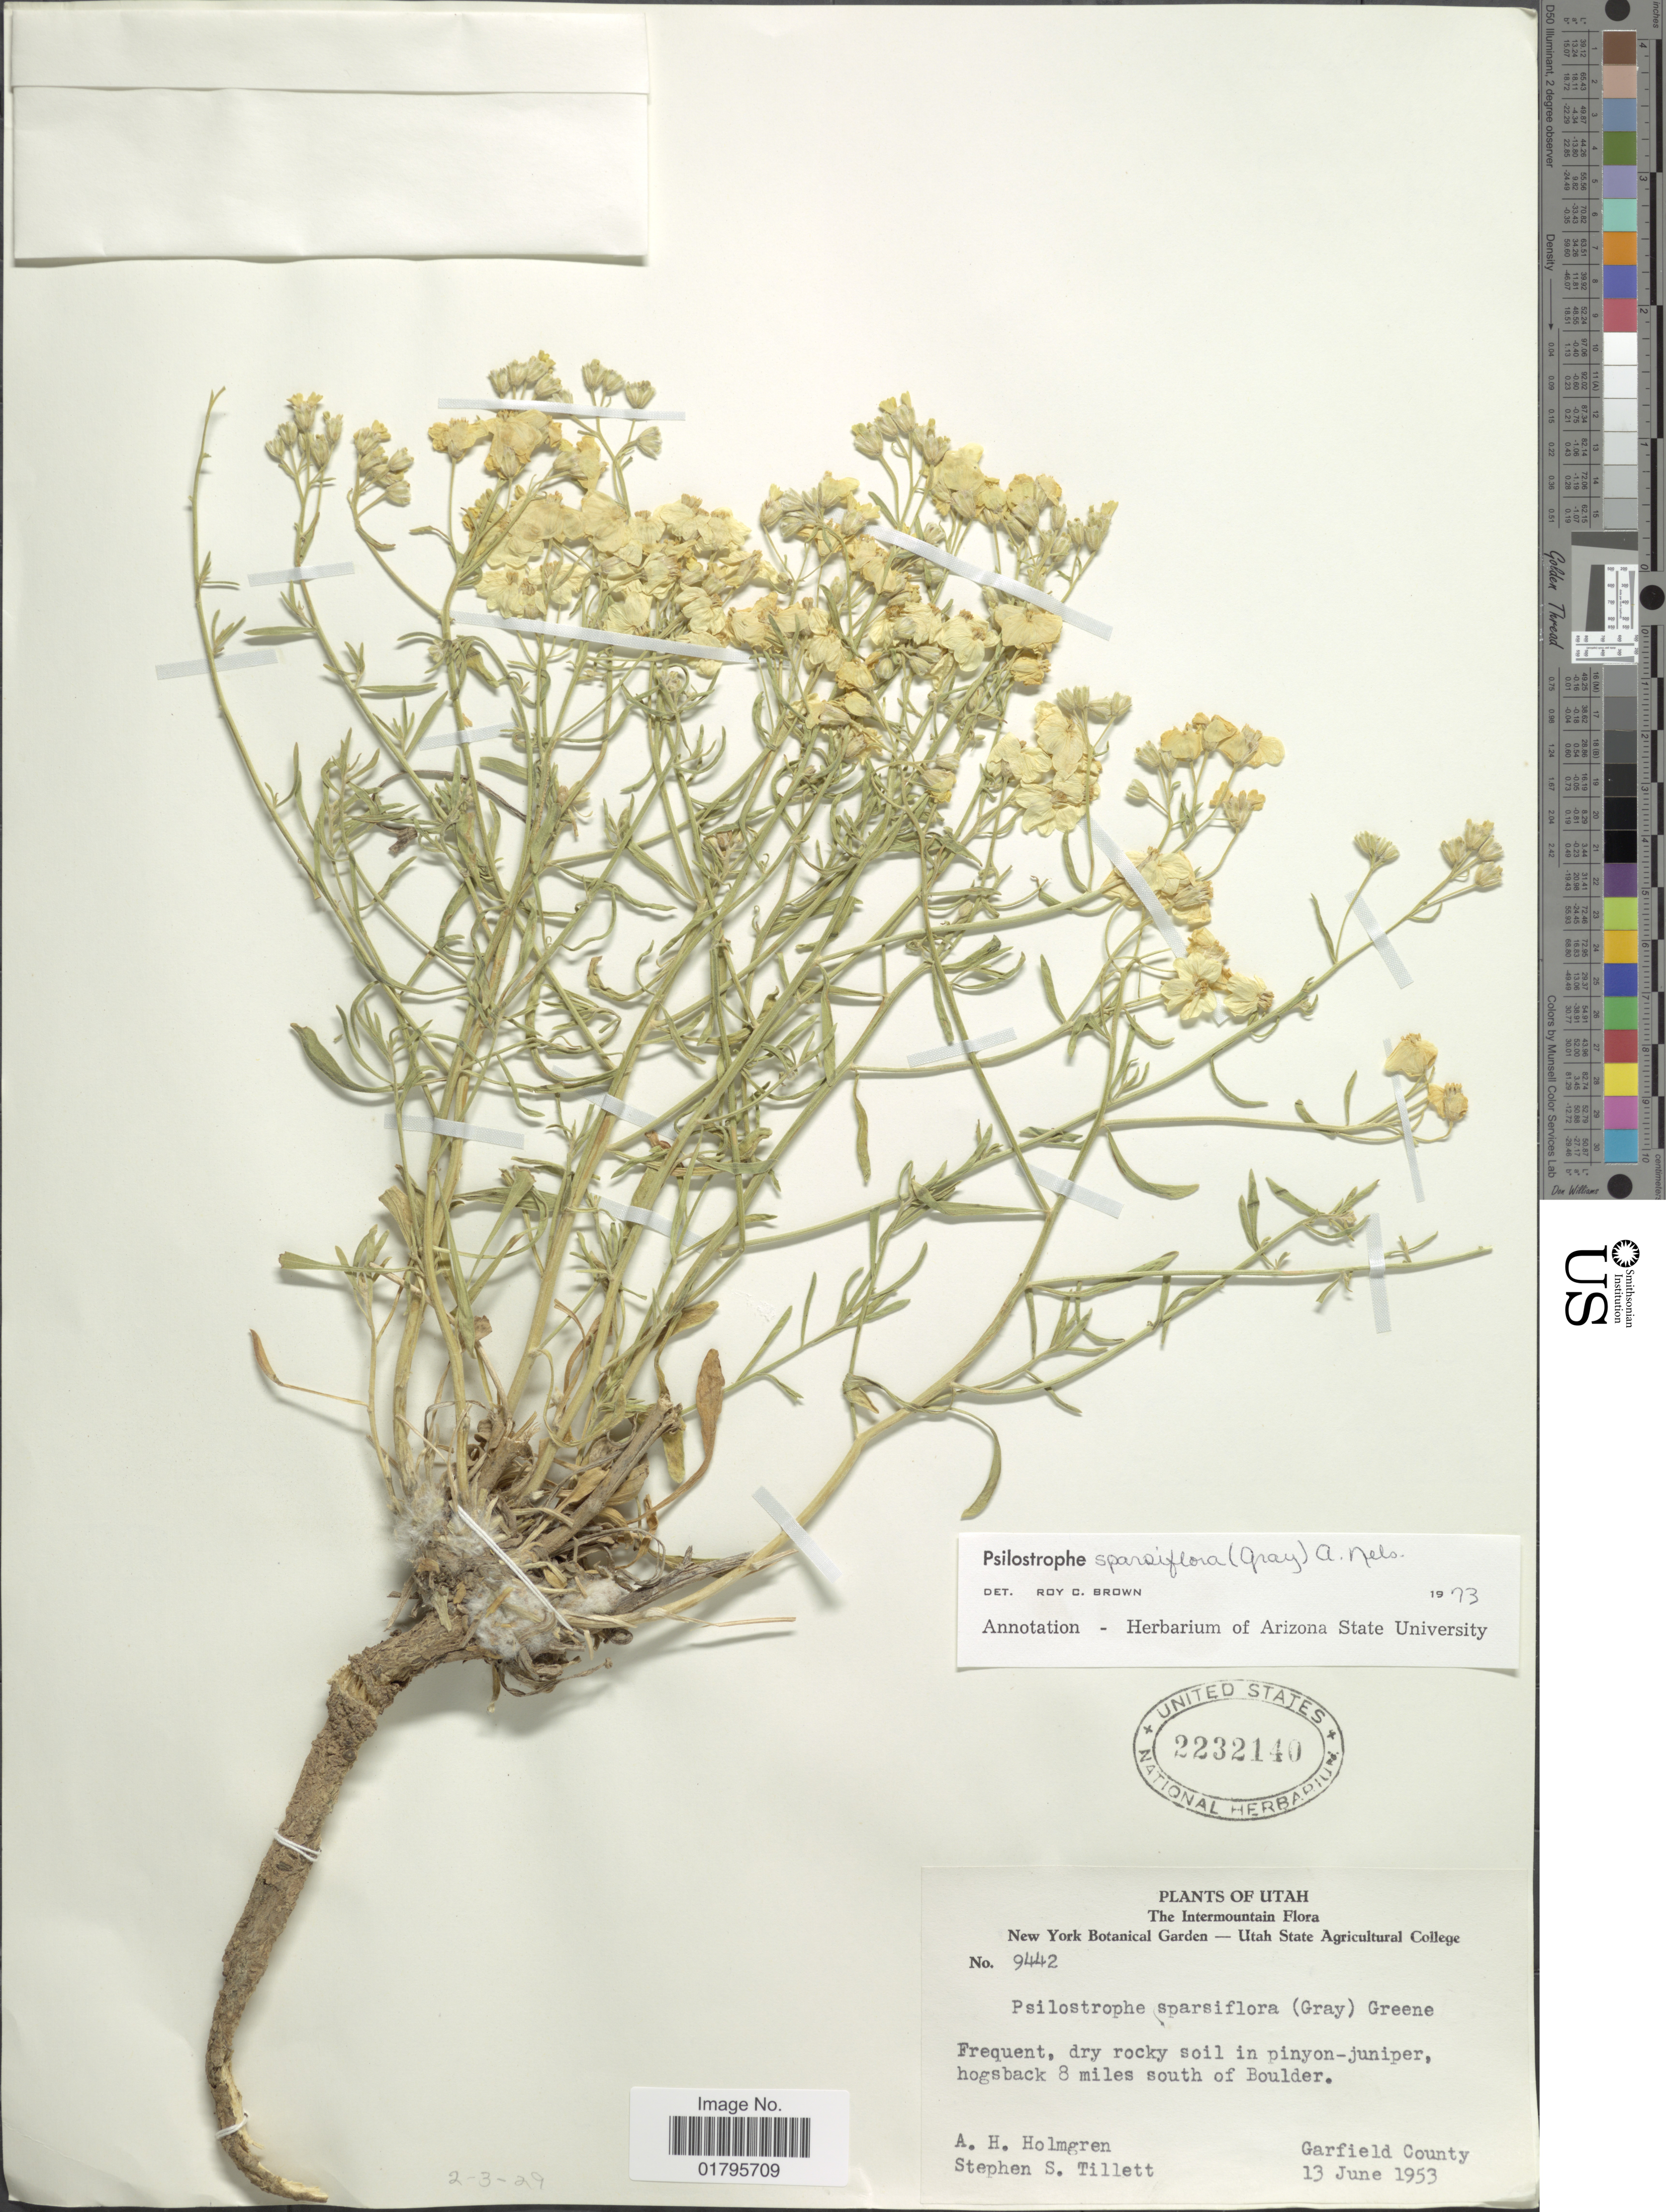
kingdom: Plantae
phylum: Tracheophyta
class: Magnoliopsida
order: Asterales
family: Asteraceae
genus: Psilostrophe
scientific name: Psilostrophe sparsiflora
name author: (A. Gray) A. Nelson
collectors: A. H. Holmgren & S. S. Tillett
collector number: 9442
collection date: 1953-06-13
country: United States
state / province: Utah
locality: Intermountain, hogsback 8 miles south of Boulder. Garfield County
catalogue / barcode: US 2232140